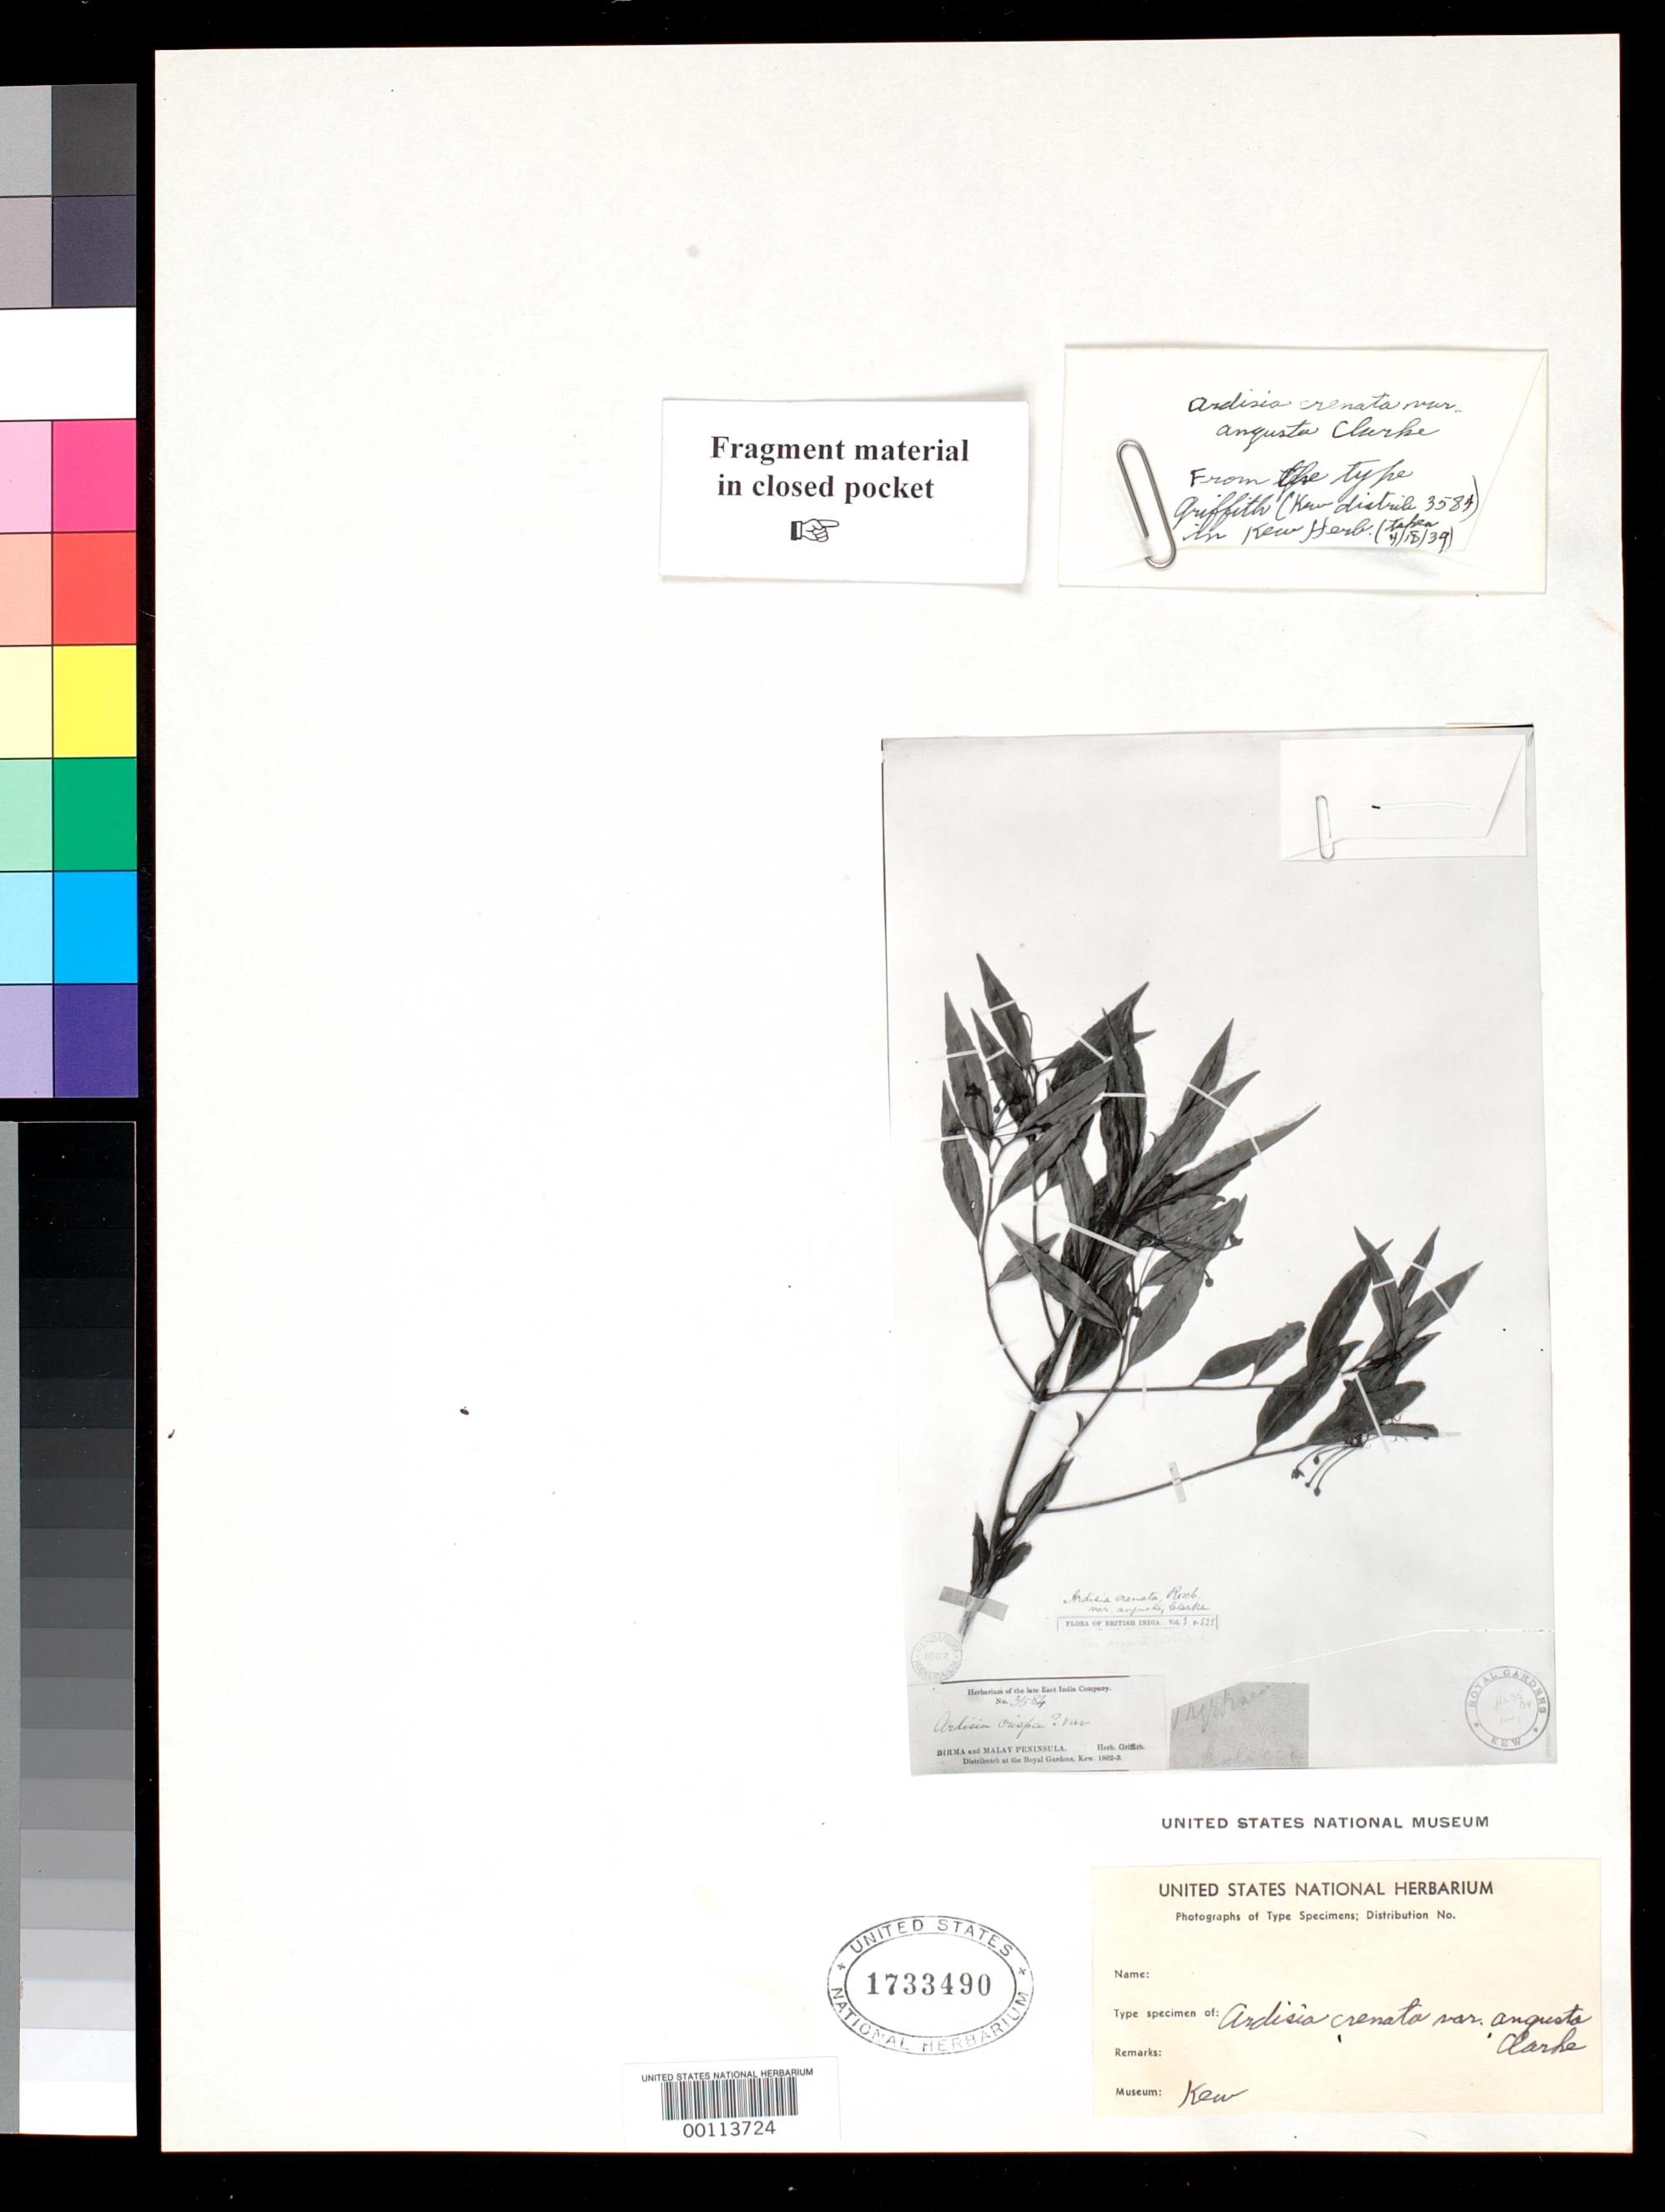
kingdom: Plantae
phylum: Tracheophyta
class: Magnoliopsida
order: Ericales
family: Primulaceae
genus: Ardisia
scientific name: Ardisia crenata var. angusta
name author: C.B. Clarke in Hook. f.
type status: Type Material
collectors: W. Griffith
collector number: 3584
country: Malaysia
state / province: Melaka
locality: (Country as "Malacca"). [Malay Peninsula]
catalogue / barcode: US 1733490